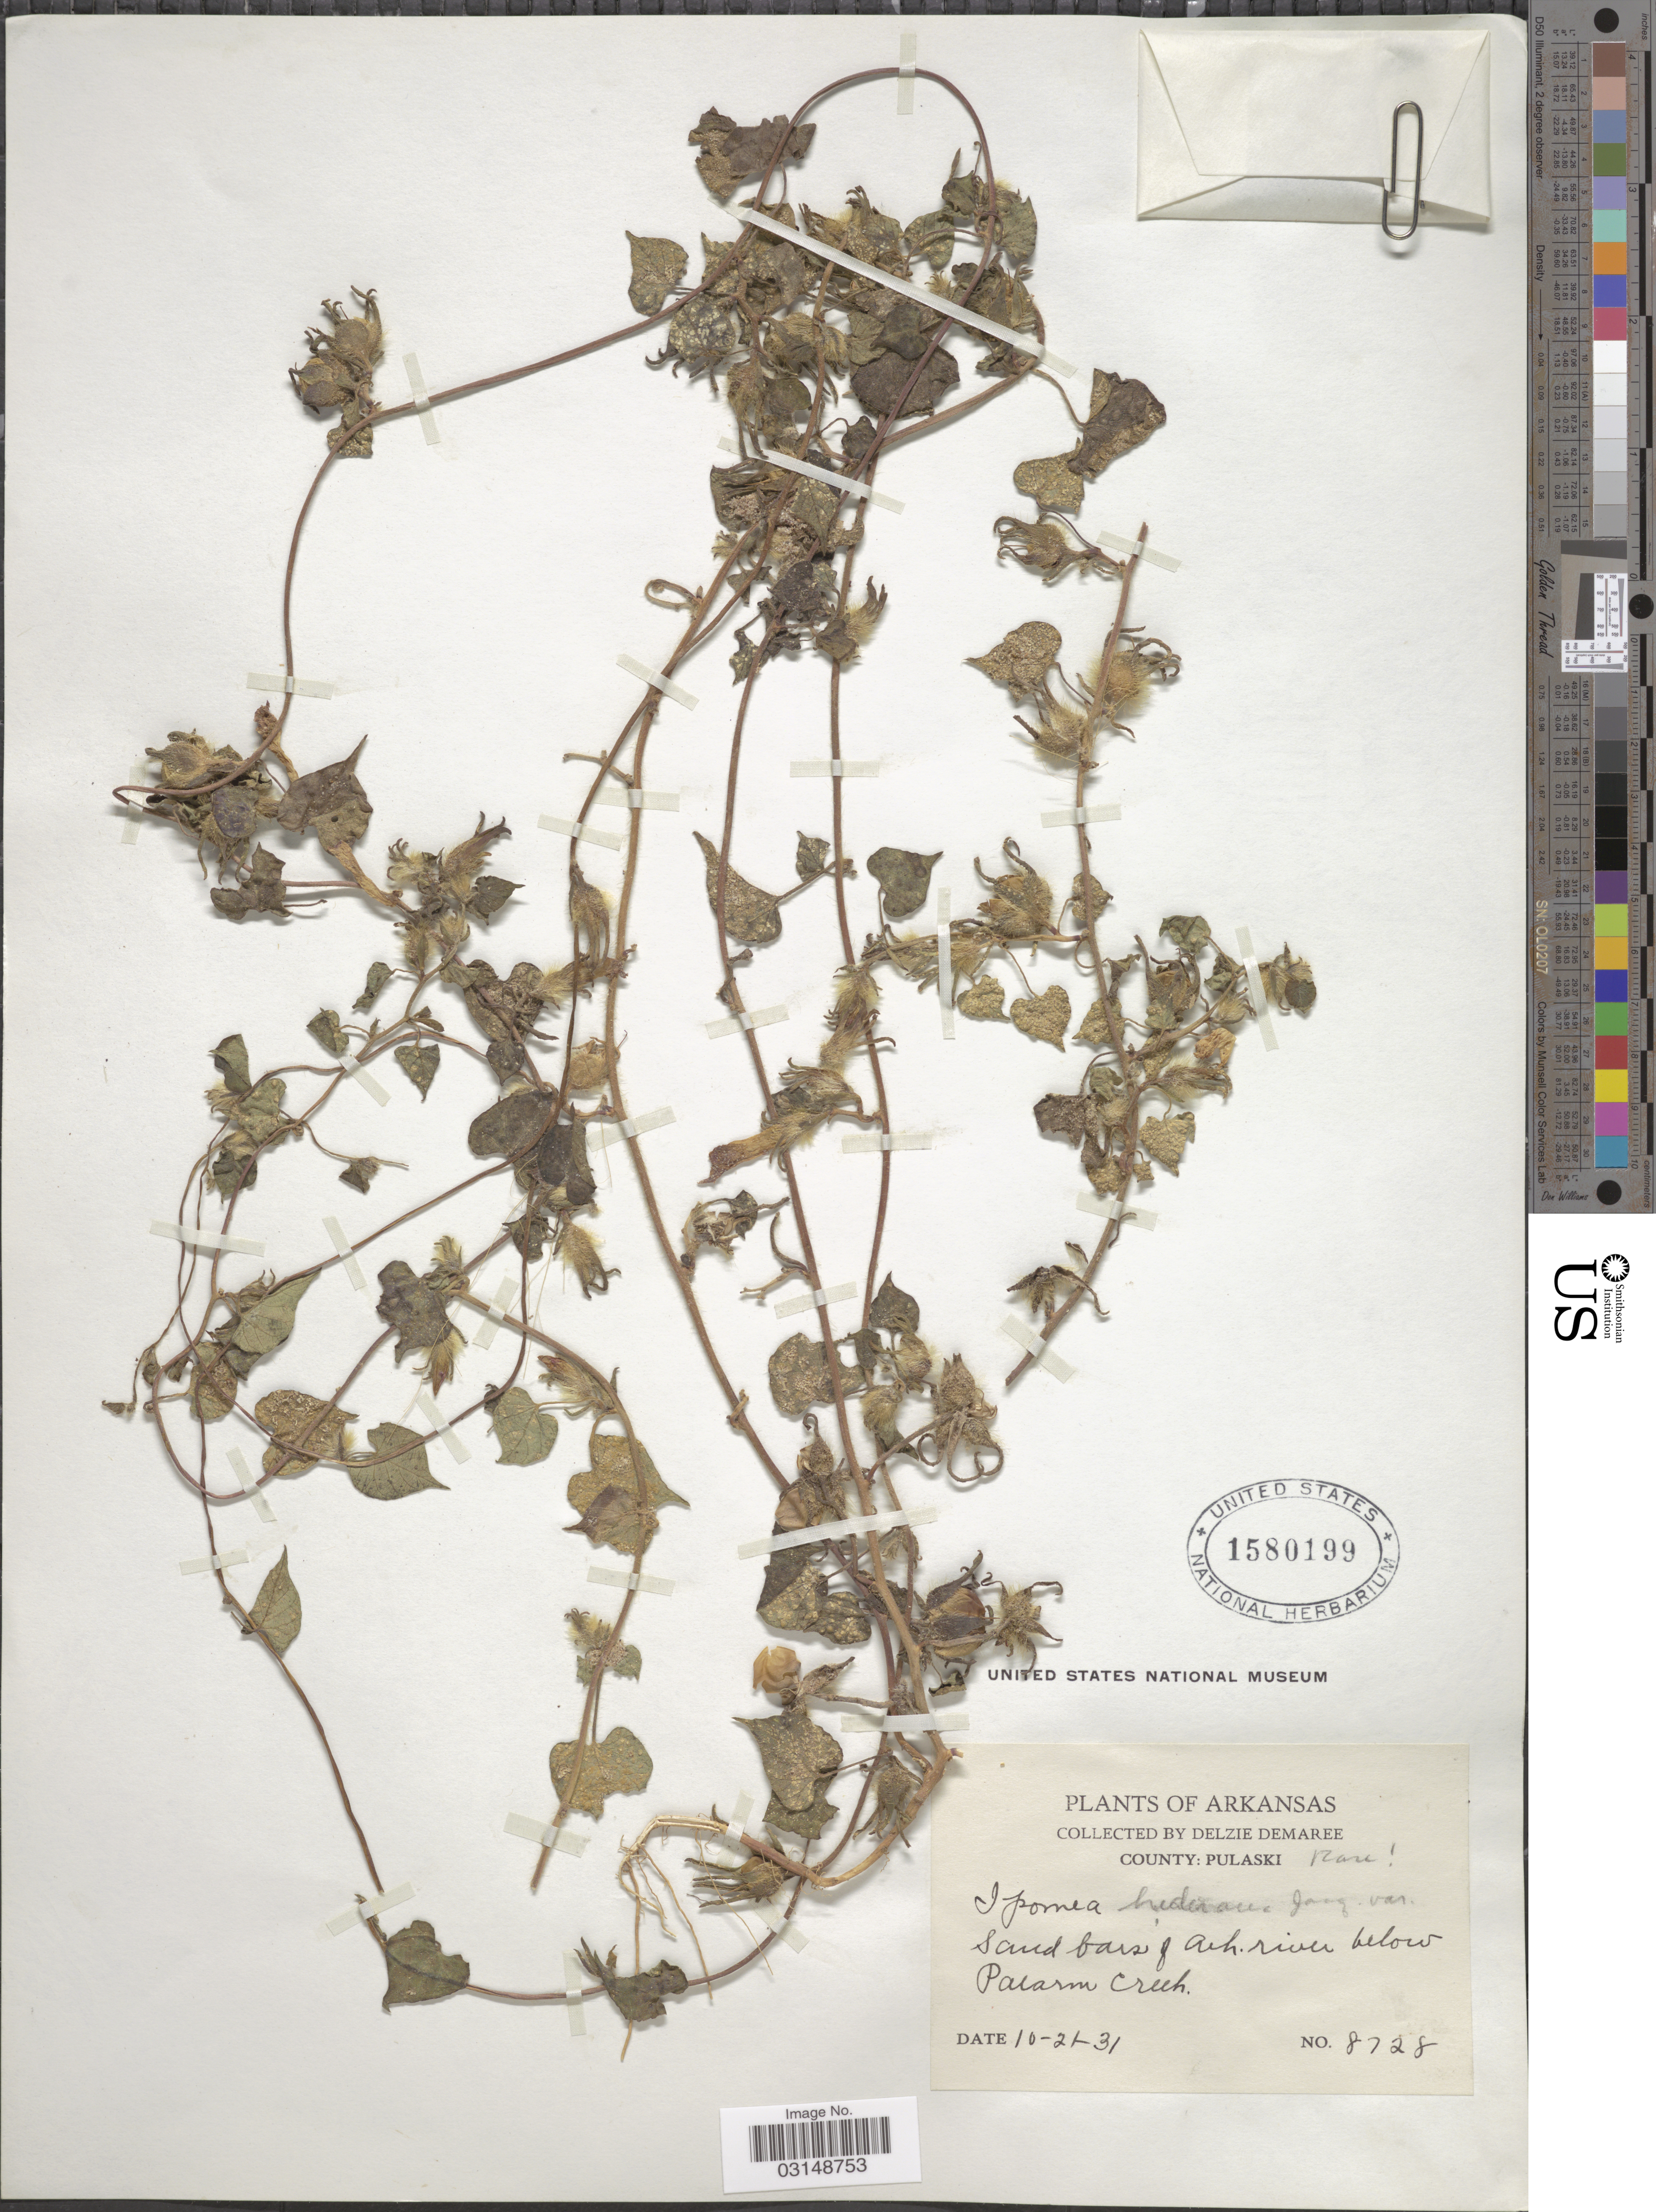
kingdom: Plantae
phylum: Tracheophyta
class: Magnoliopsida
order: Solanales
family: Convolvulaceae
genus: Ipomoea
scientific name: Ipomoea hederacea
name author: Jacq.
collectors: D. Demaree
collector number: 8728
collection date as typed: Transcribed d/m/y: 21/10/31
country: United States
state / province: Arkansas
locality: County: Pulaski. Below Palarm Creek.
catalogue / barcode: US 1580199